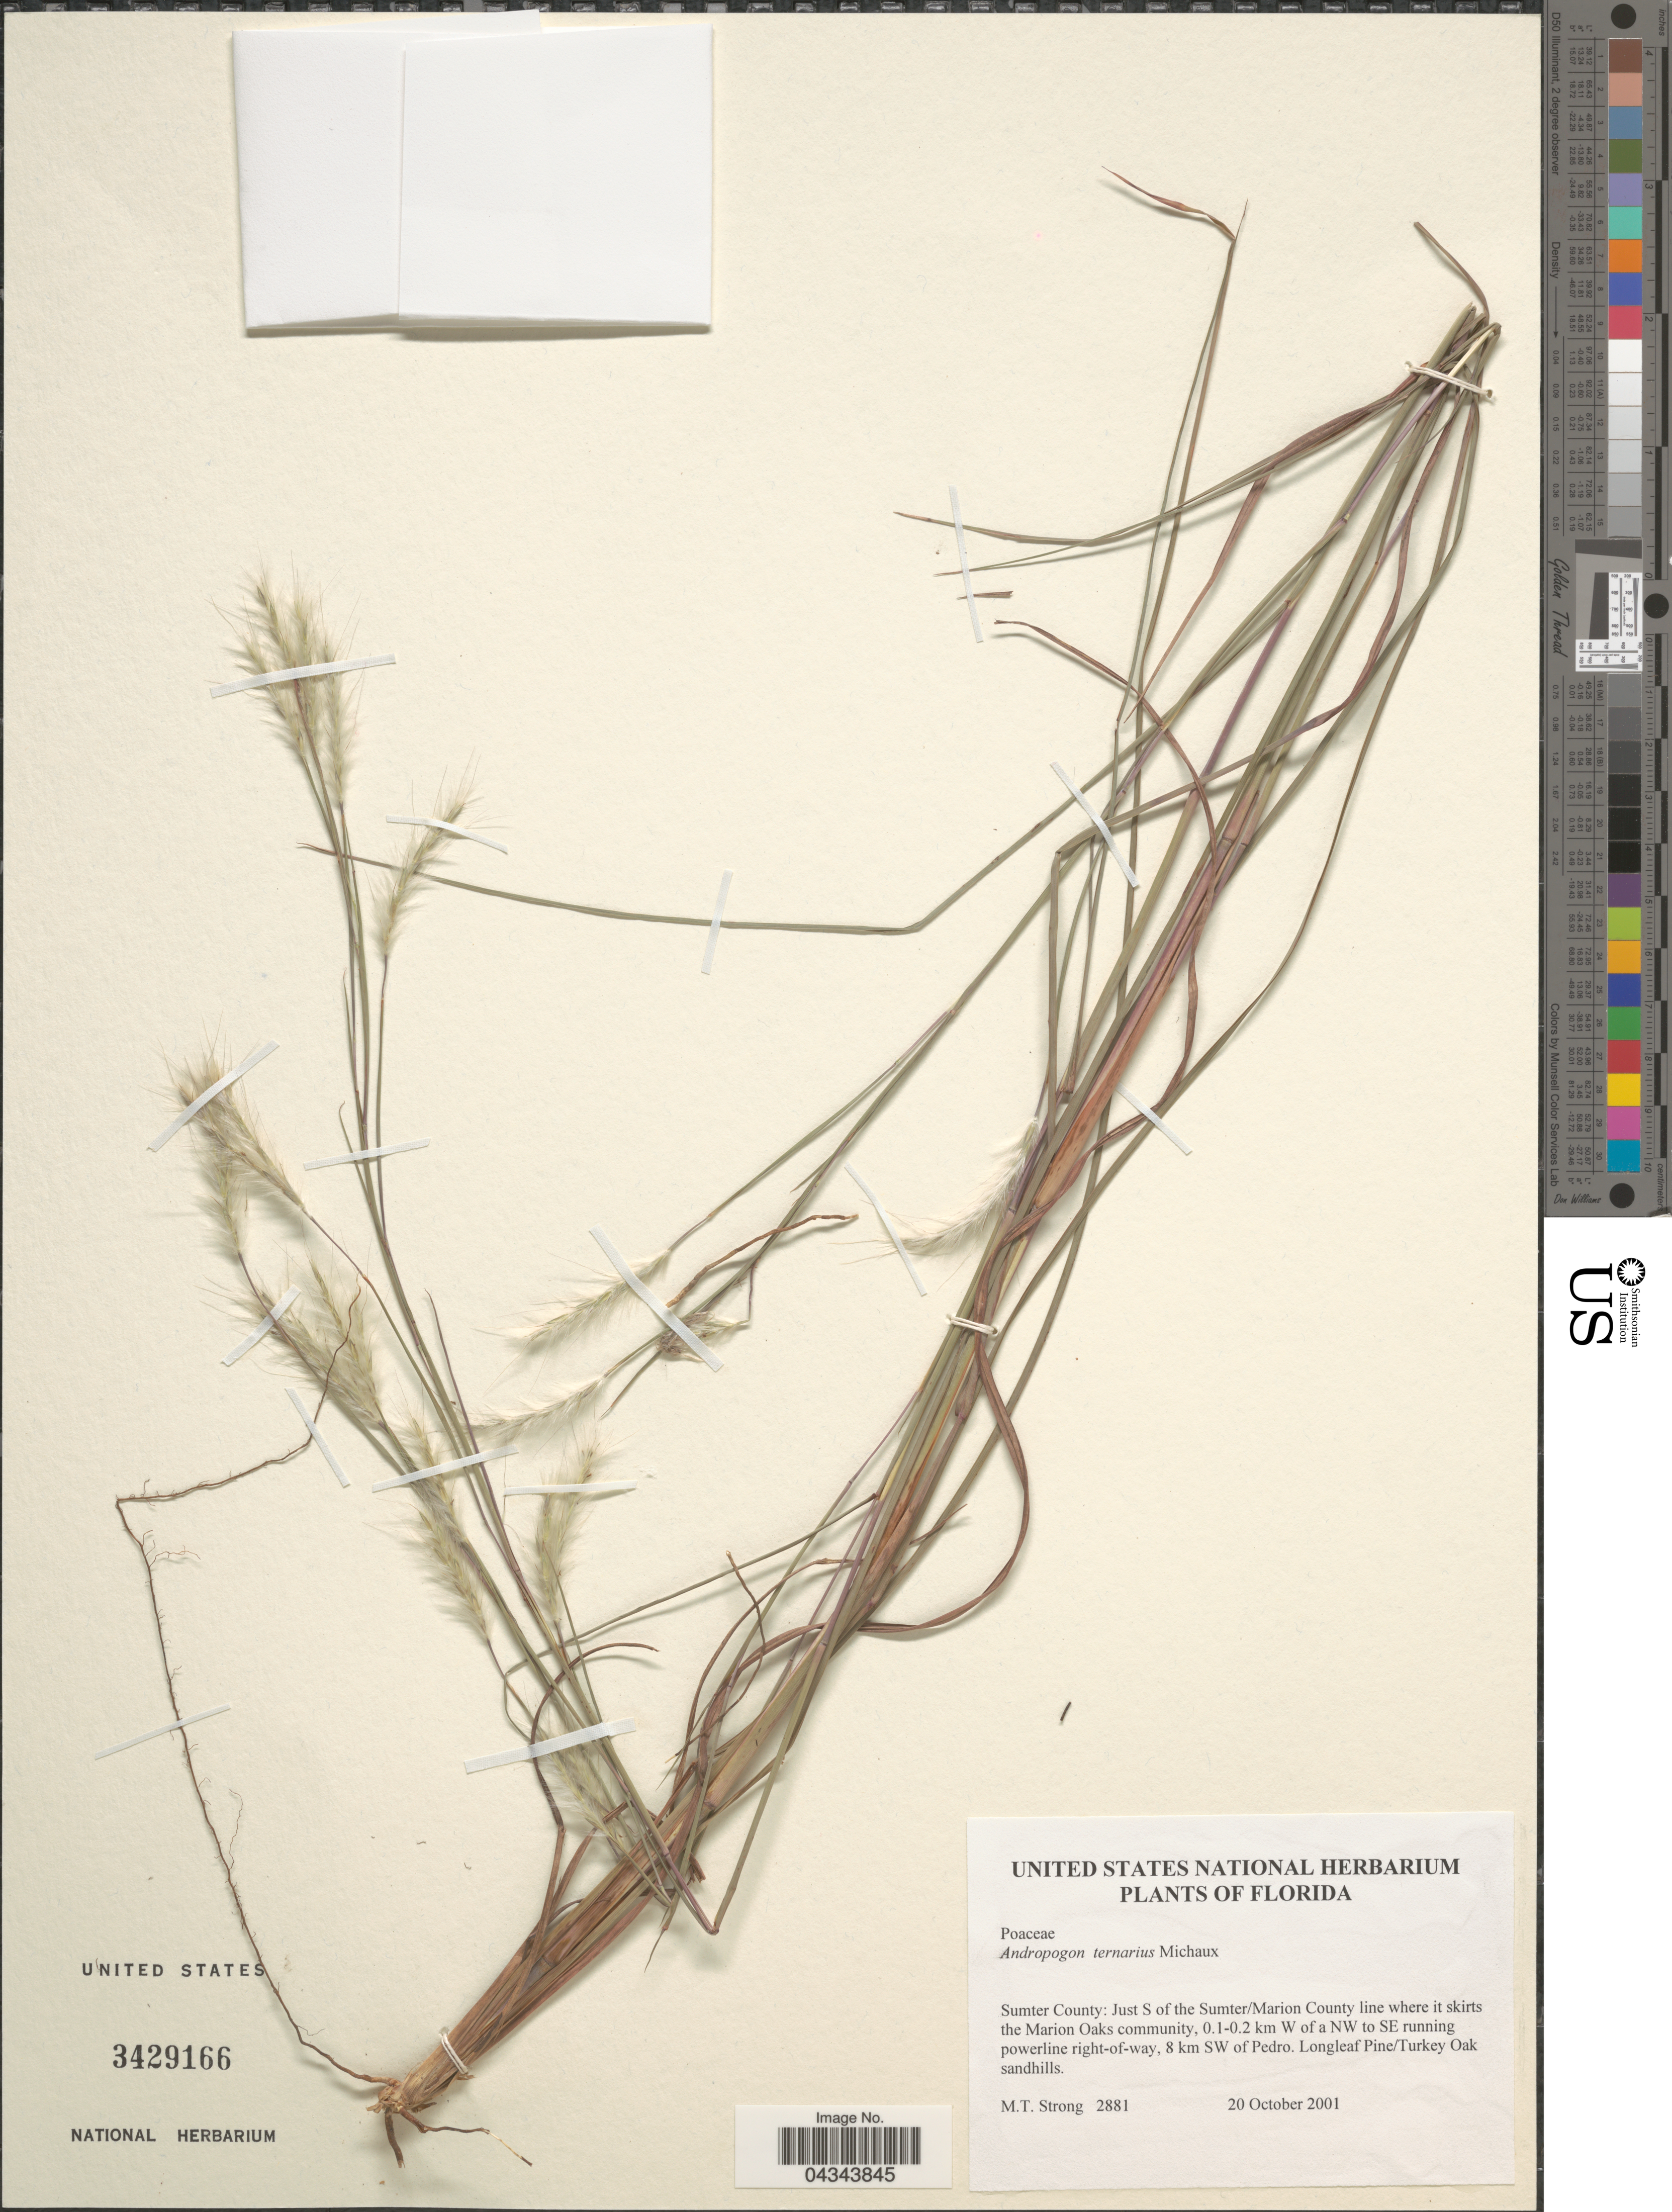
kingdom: Plantae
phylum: Tracheophyta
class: Liliopsida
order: Poales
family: Poaceae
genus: Andropogon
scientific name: Andropogon ternarius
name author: Michx.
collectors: M. T. Strong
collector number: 2881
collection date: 2001-10-20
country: United States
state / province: Florida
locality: Sumter County: Just S of the Sumter/Marion County line where it skirts the Marion Oaks community, 0.1-0.2 km W of a NW to SE running powerline right-of-way, 8 km SW of Pedro. Longleaf Pine/Turkey Oak sandhills.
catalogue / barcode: US 3429166